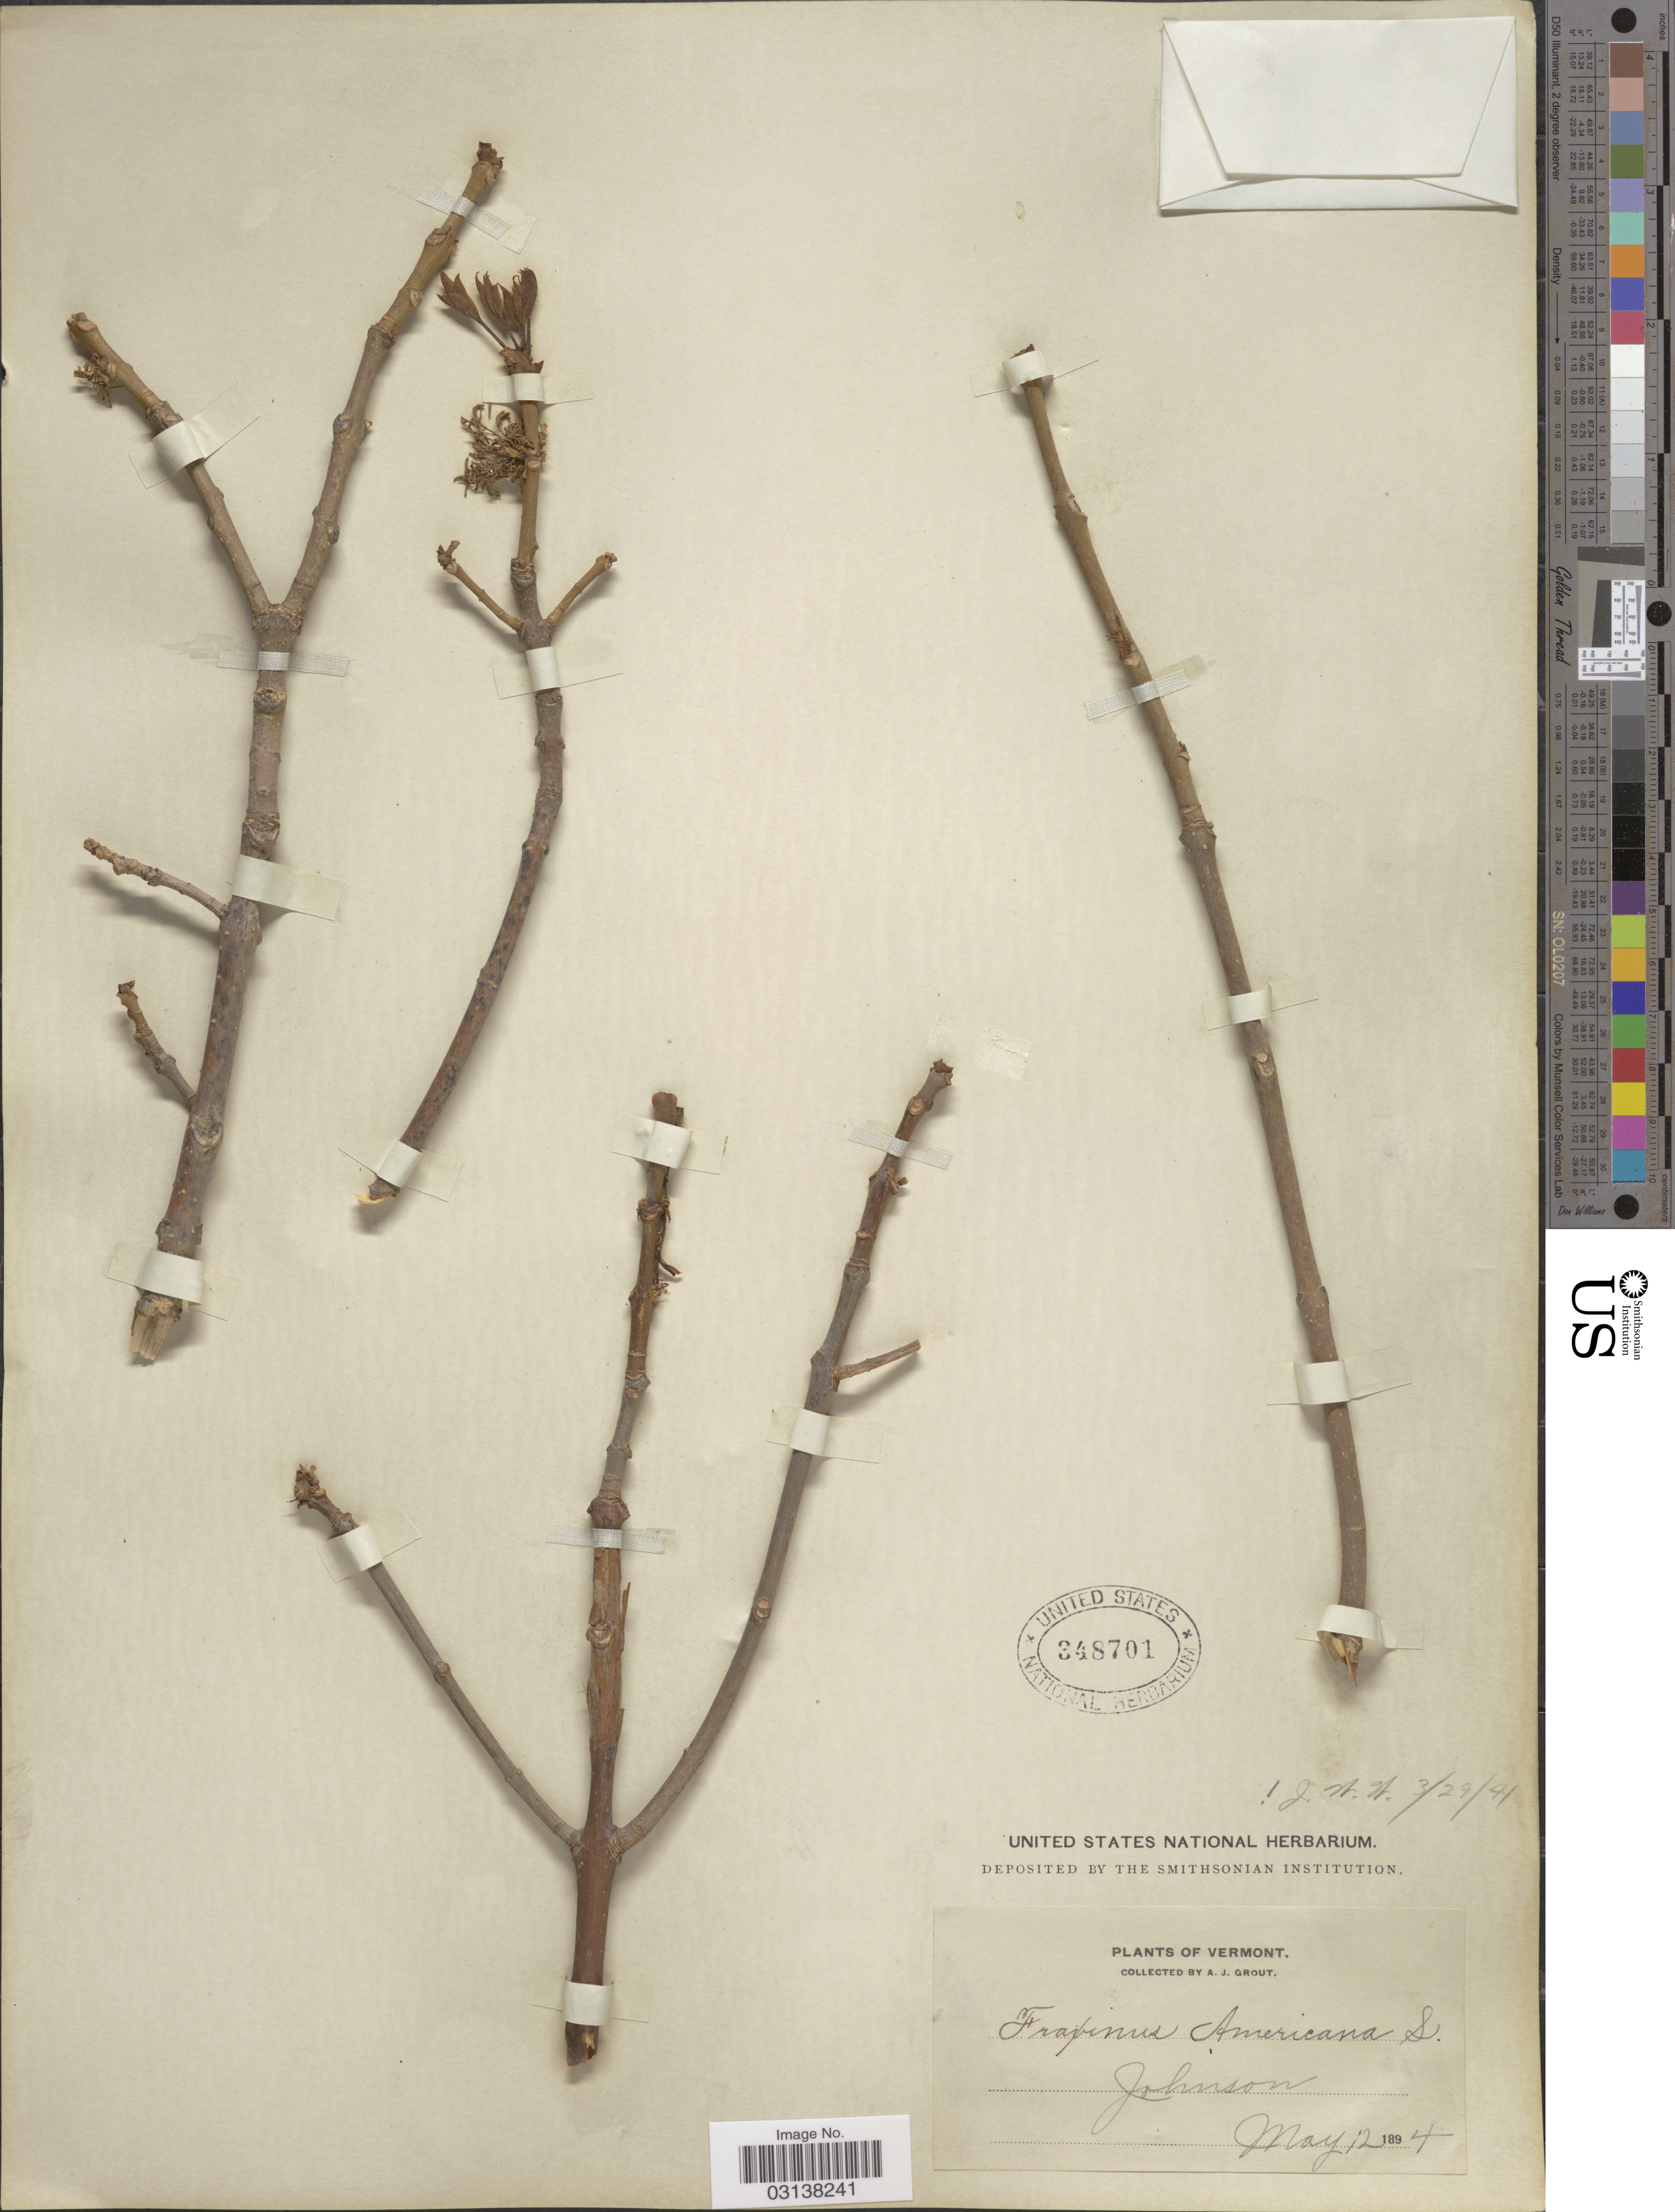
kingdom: Plantae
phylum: Tracheophyta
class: Magnoliopsida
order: Lamiales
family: Oleaceae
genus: Fraxinus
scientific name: Fraxinus americana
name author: L.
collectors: A. J. Grout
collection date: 1894-05-12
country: United States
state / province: Vermont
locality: Johnson.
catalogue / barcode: US 348701